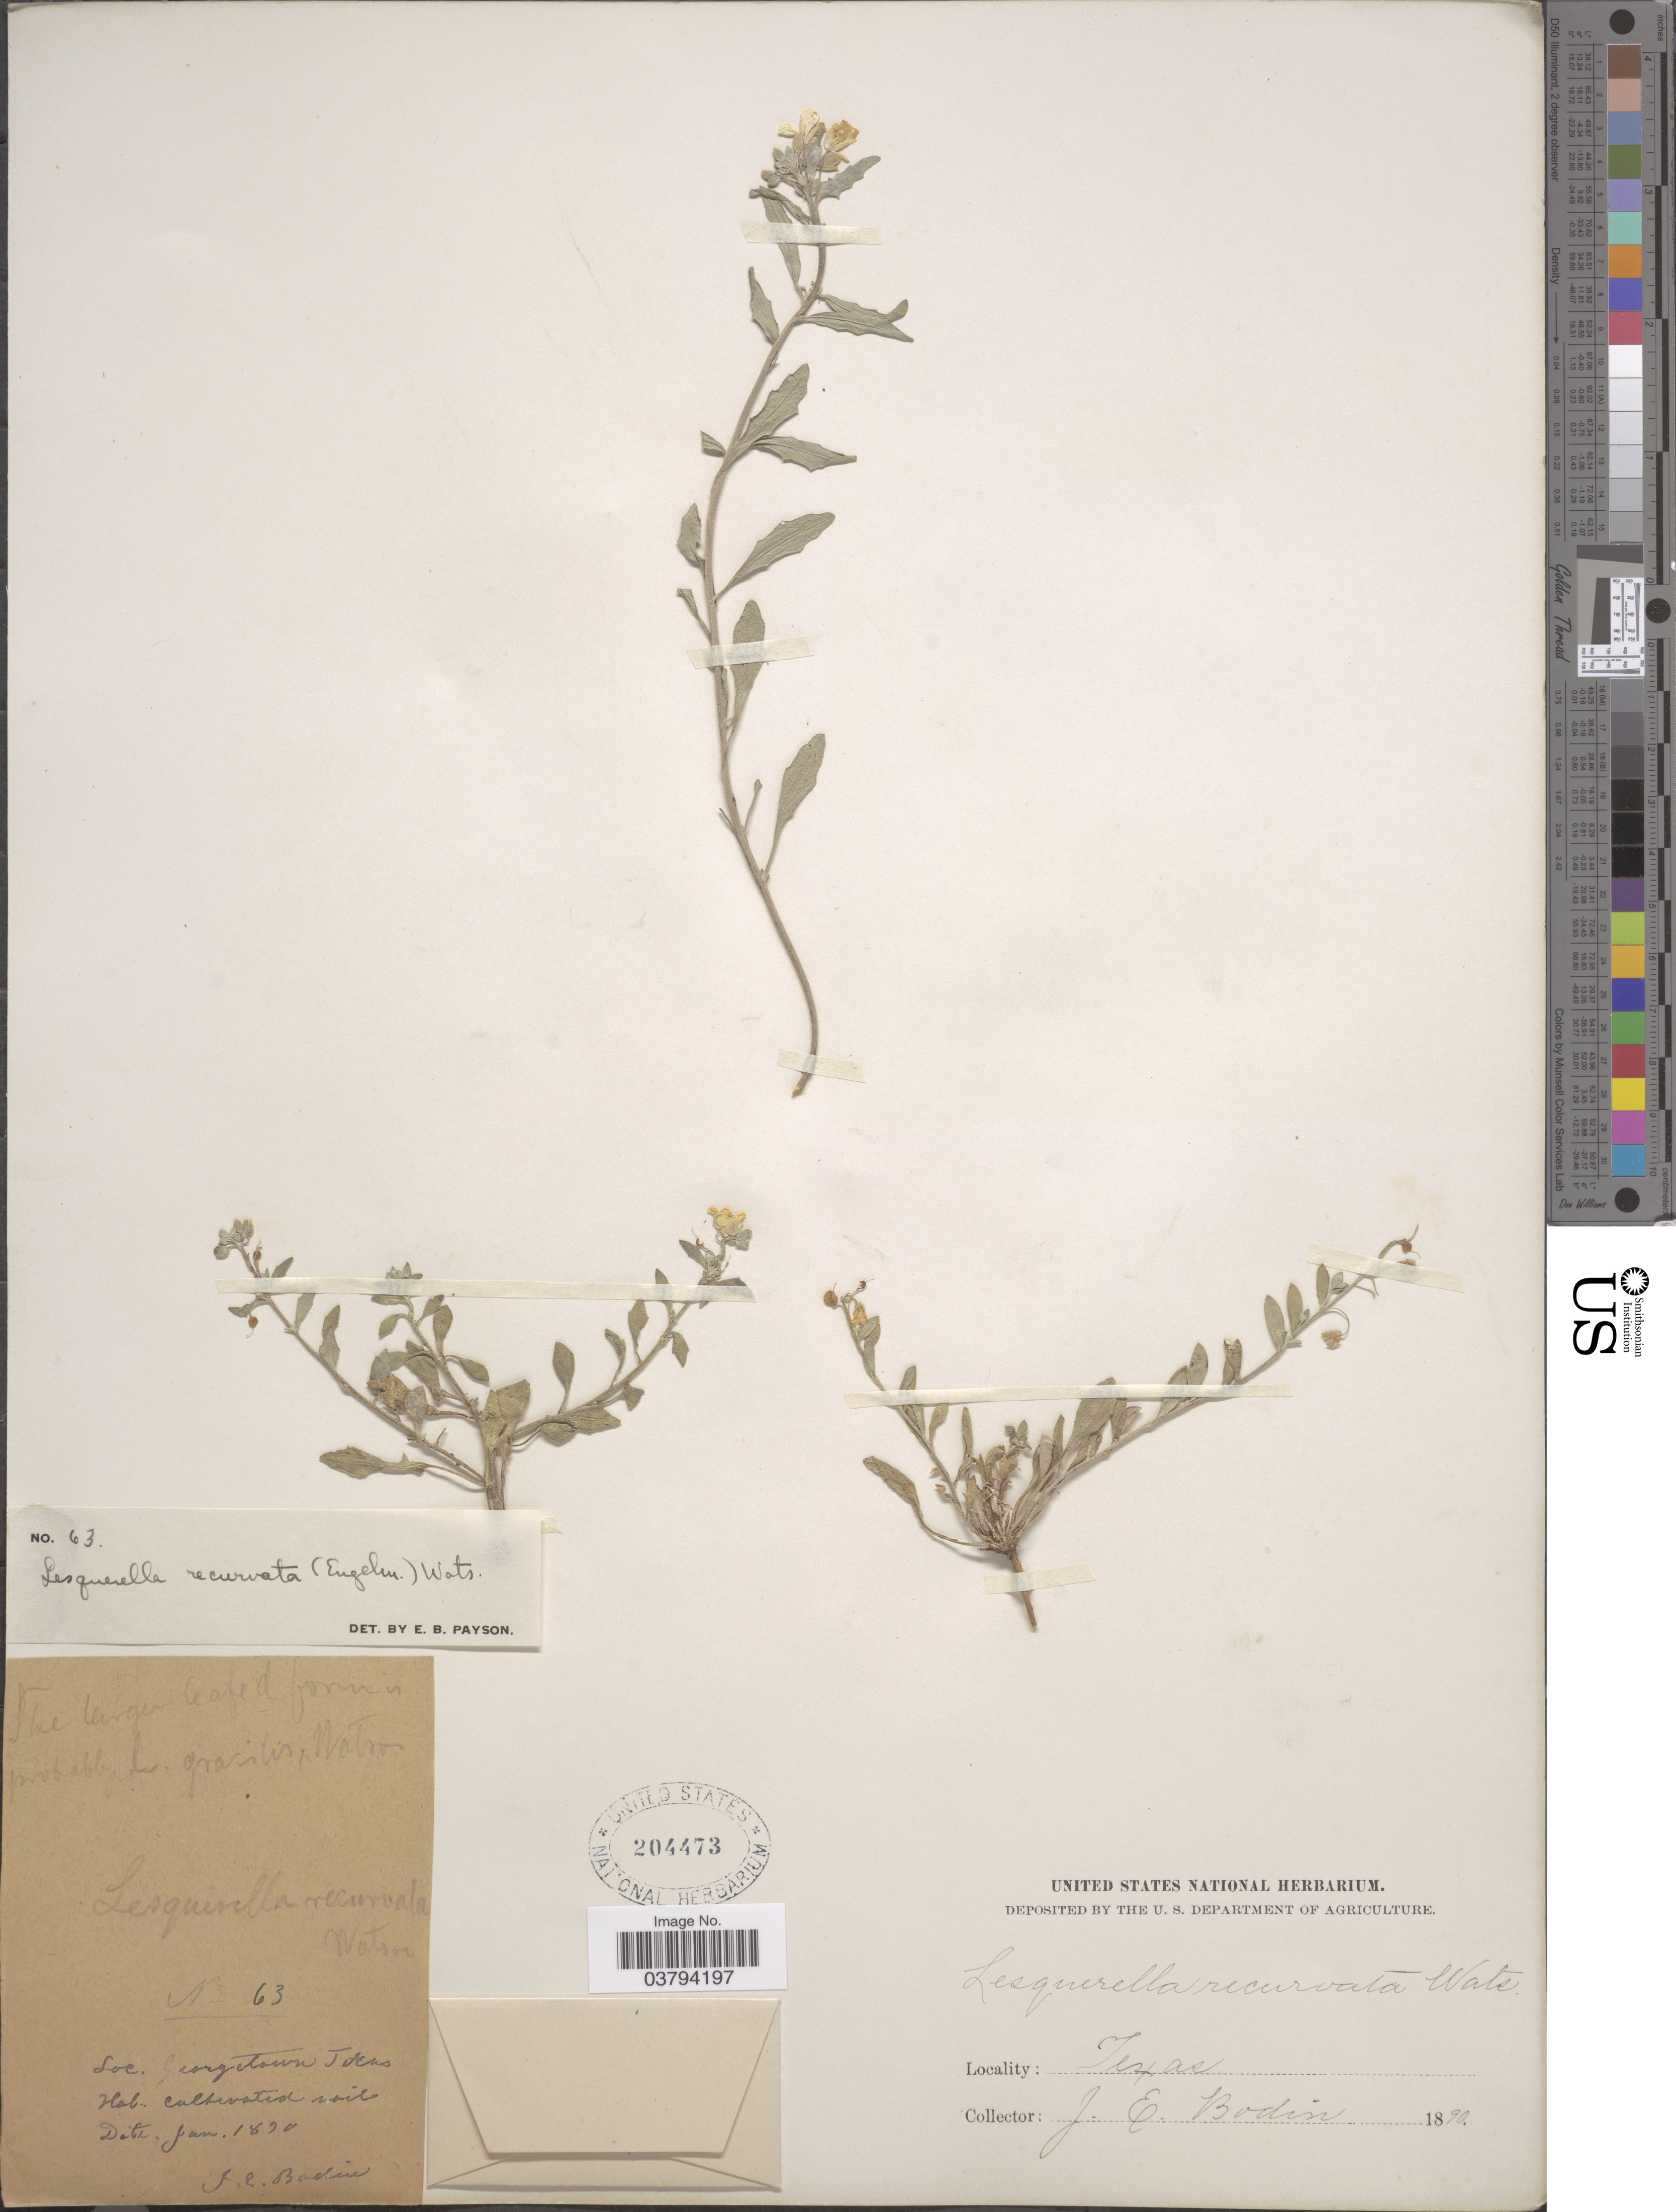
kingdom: Plantae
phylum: Tracheophyta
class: Magnoliopsida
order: Brassicales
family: Brassicaceae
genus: Lesquerella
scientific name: Lesquerella recurvata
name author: (Englem. ex A. Gray) S. Watson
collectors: J. E. Bodin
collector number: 63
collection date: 1890-01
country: United States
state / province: Texas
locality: Georgetown.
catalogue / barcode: US 204473